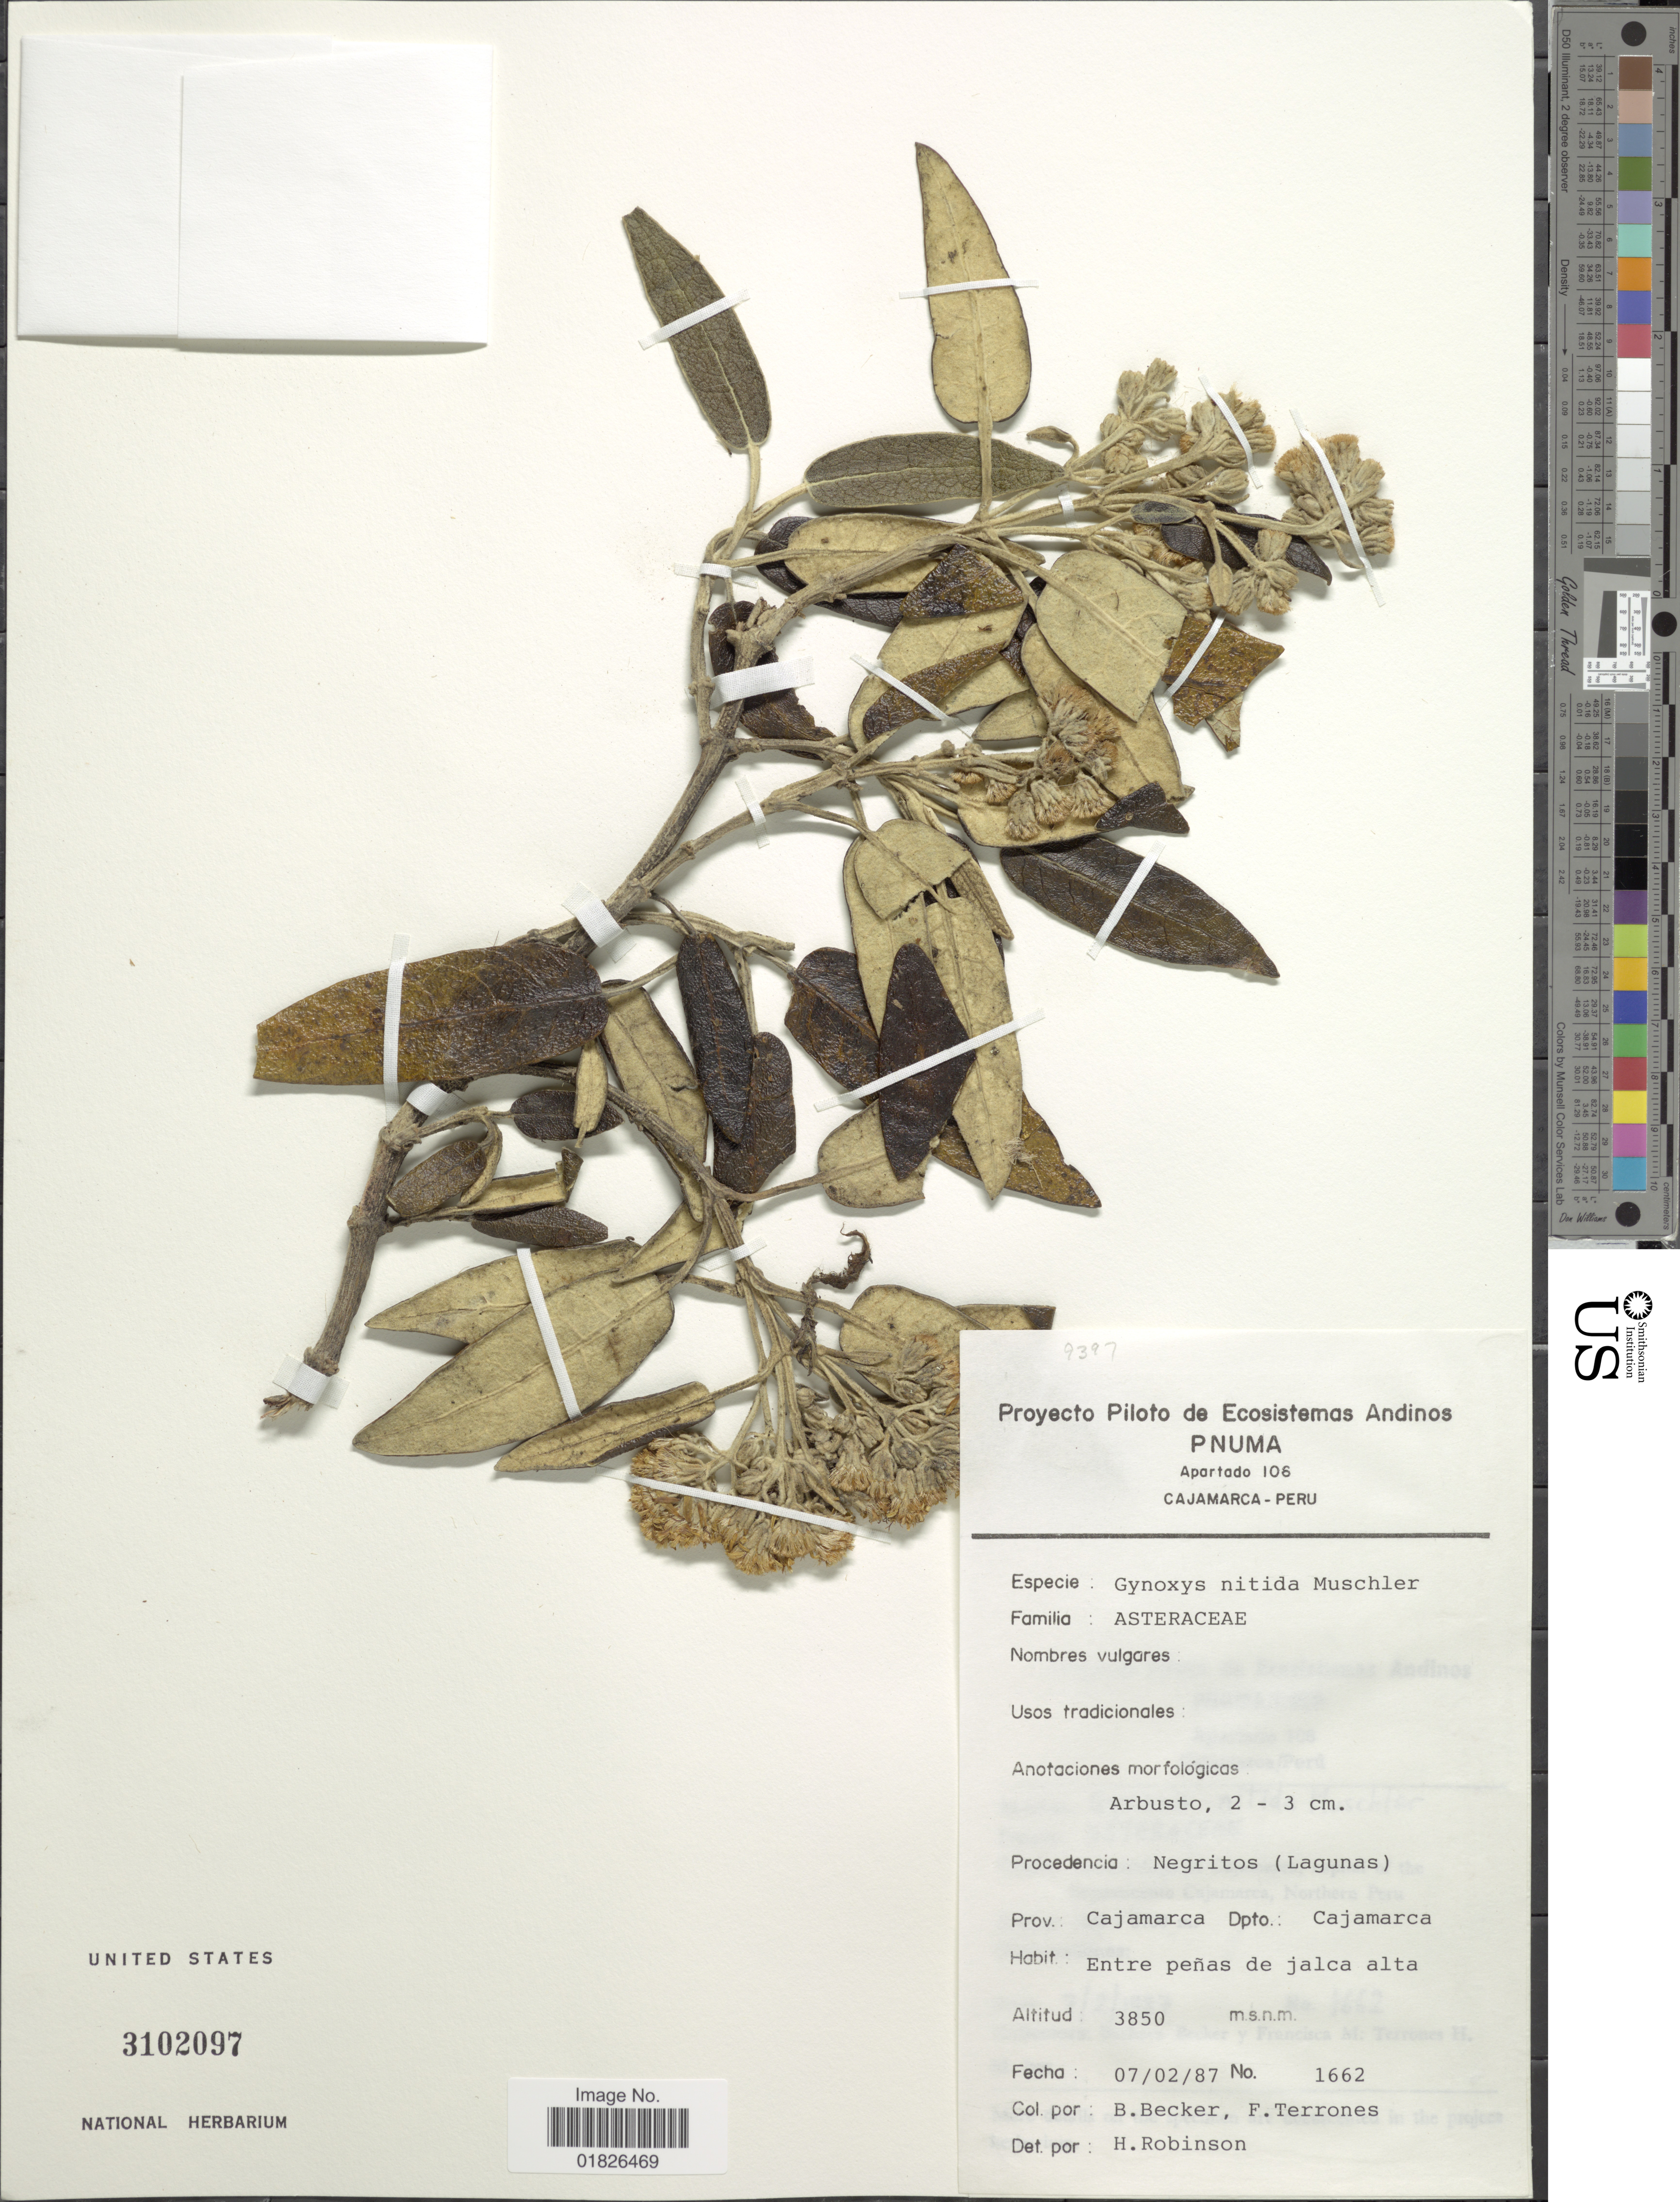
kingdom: Plantae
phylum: Tracheophyta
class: Magnoliopsida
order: Asterales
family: Asteraceae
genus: Gynoxys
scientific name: Gynoxys nitida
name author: Muschl.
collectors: B. Becker & F. Terrones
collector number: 1662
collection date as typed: Transcribed d/m/y: 7/2/87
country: Peru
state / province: Cajamarca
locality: Prov. Cajamarca, entre penas de jalca alta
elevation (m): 3850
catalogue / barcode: US 3102097